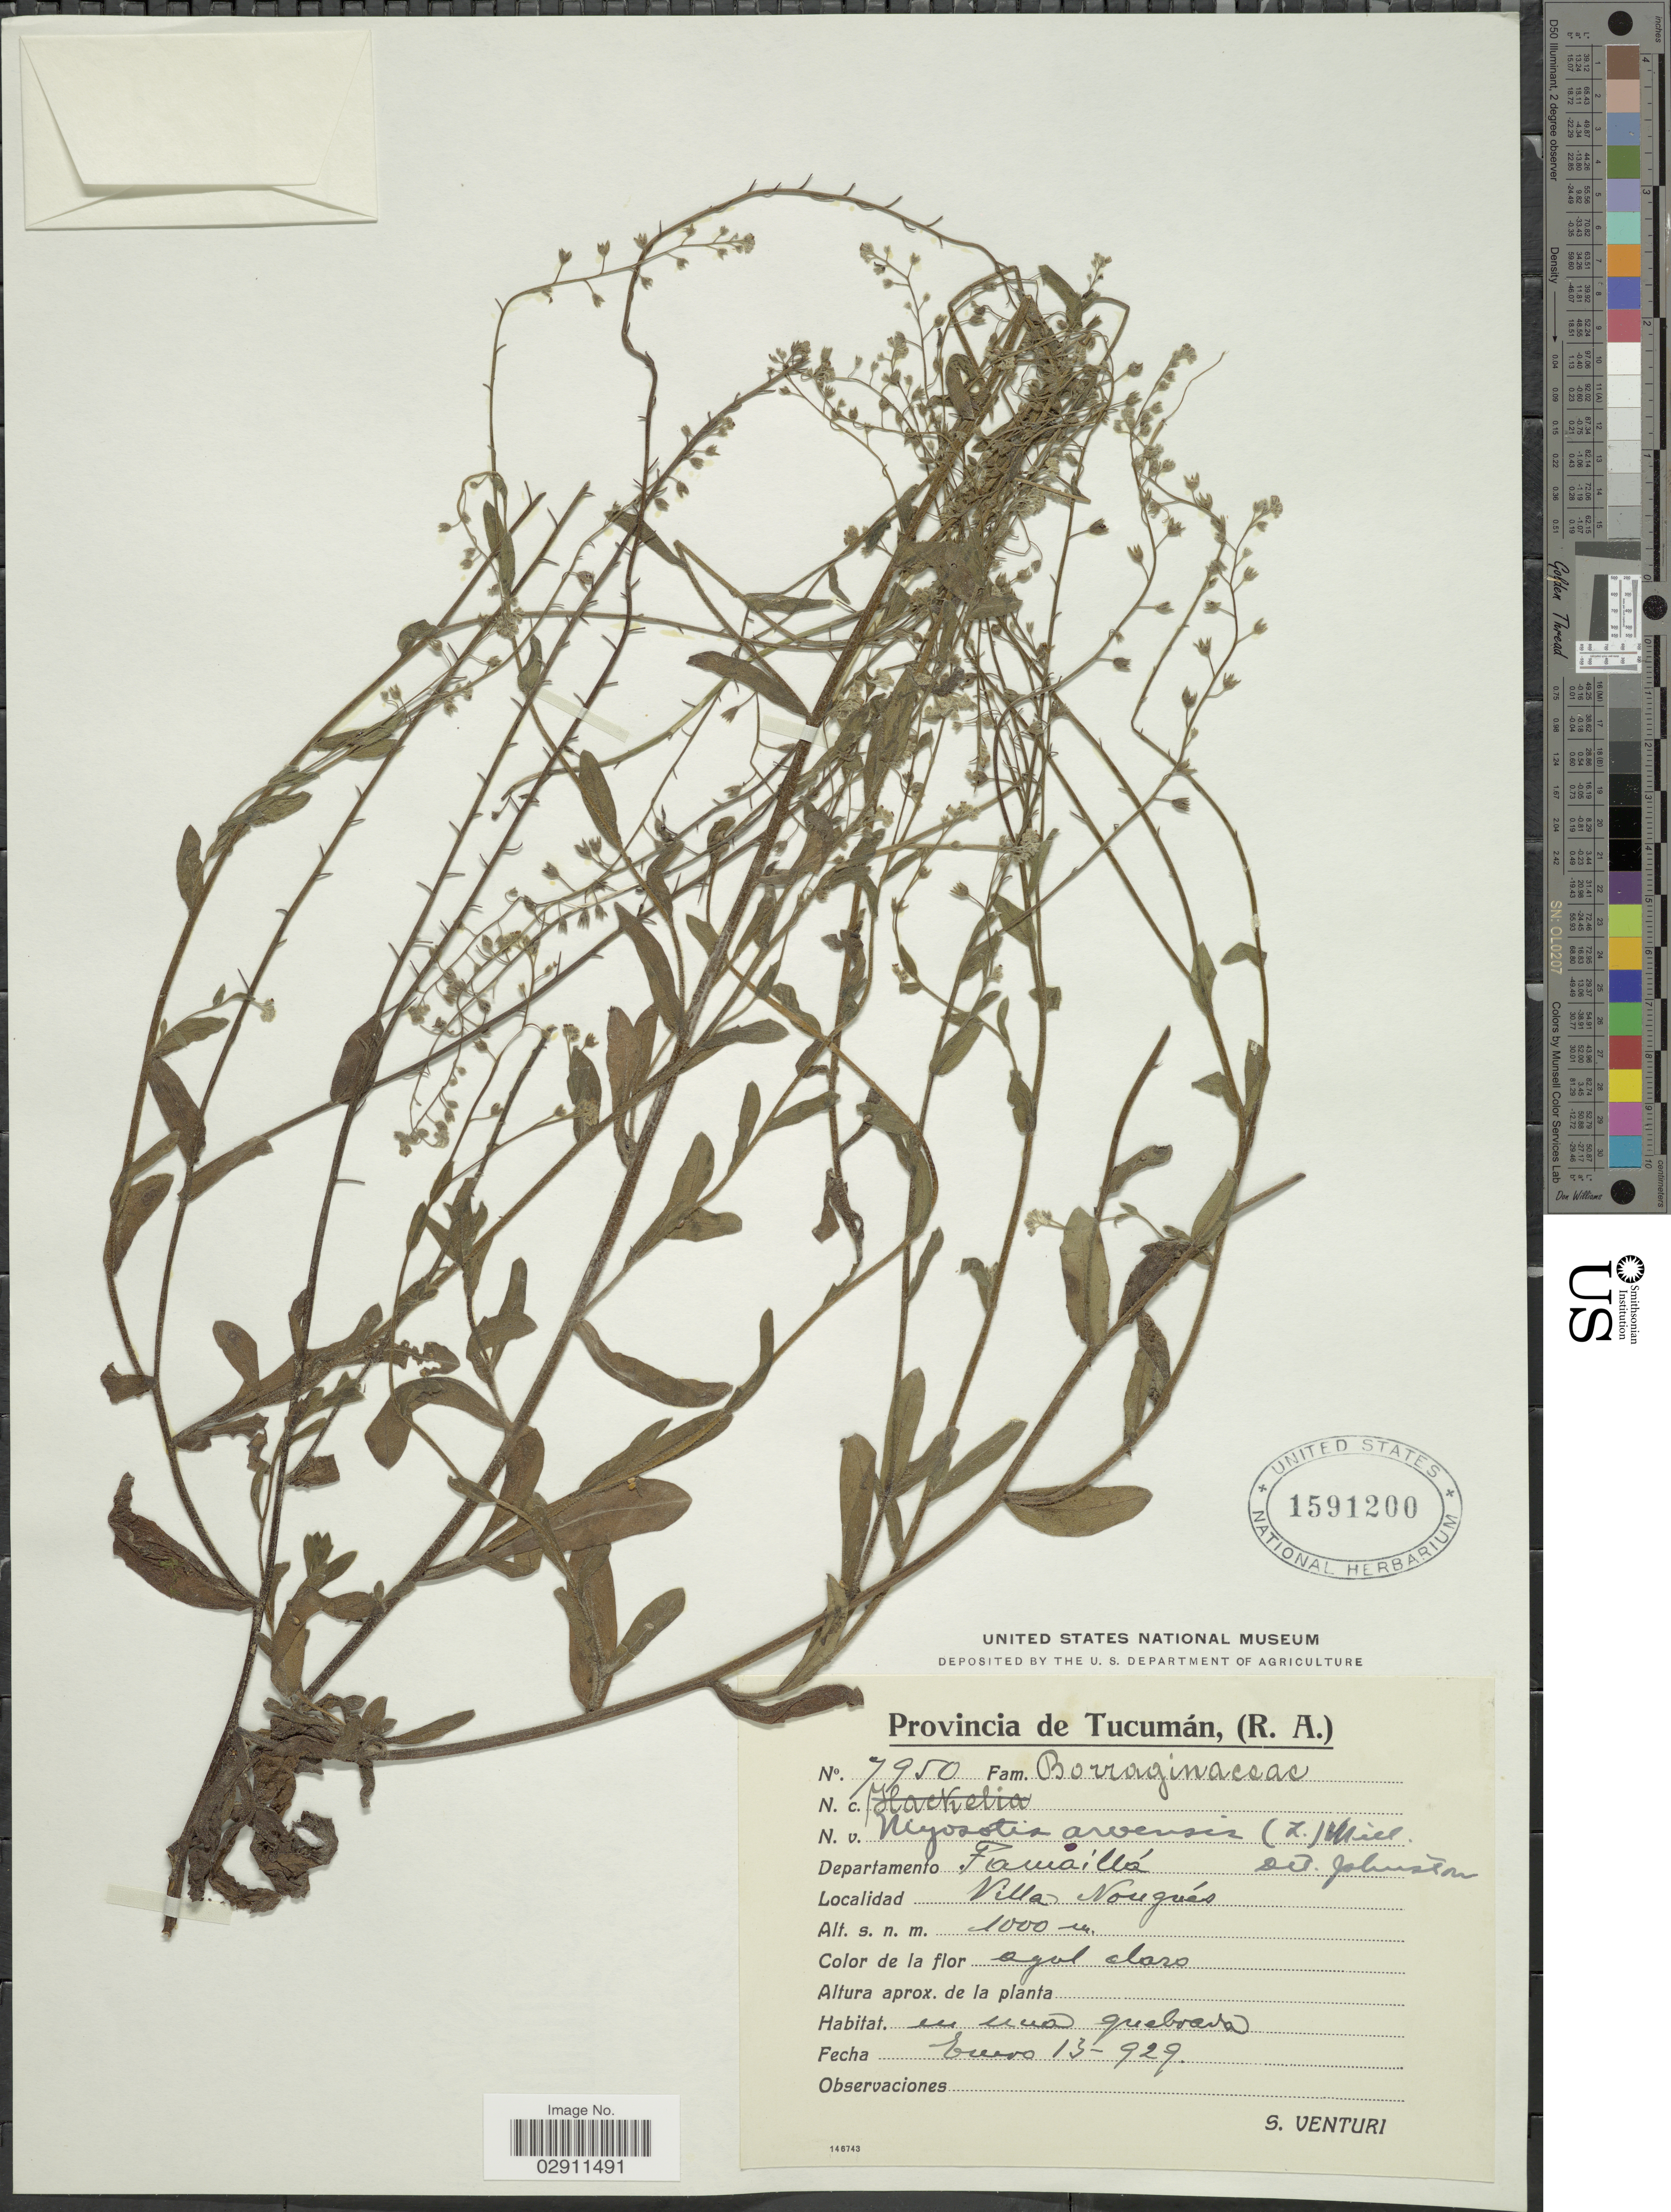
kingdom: Plantae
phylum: Tracheophyta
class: Magnoliopsida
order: Boraginales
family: Boraginaceae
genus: Myosotis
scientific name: Myosotis arvensis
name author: (L.) Hill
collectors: S. Venturi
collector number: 7950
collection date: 1929-01-13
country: Argentina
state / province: Tucuman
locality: Departamento Famaillá, Villa Nougués.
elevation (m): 1000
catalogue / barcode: US 1591200